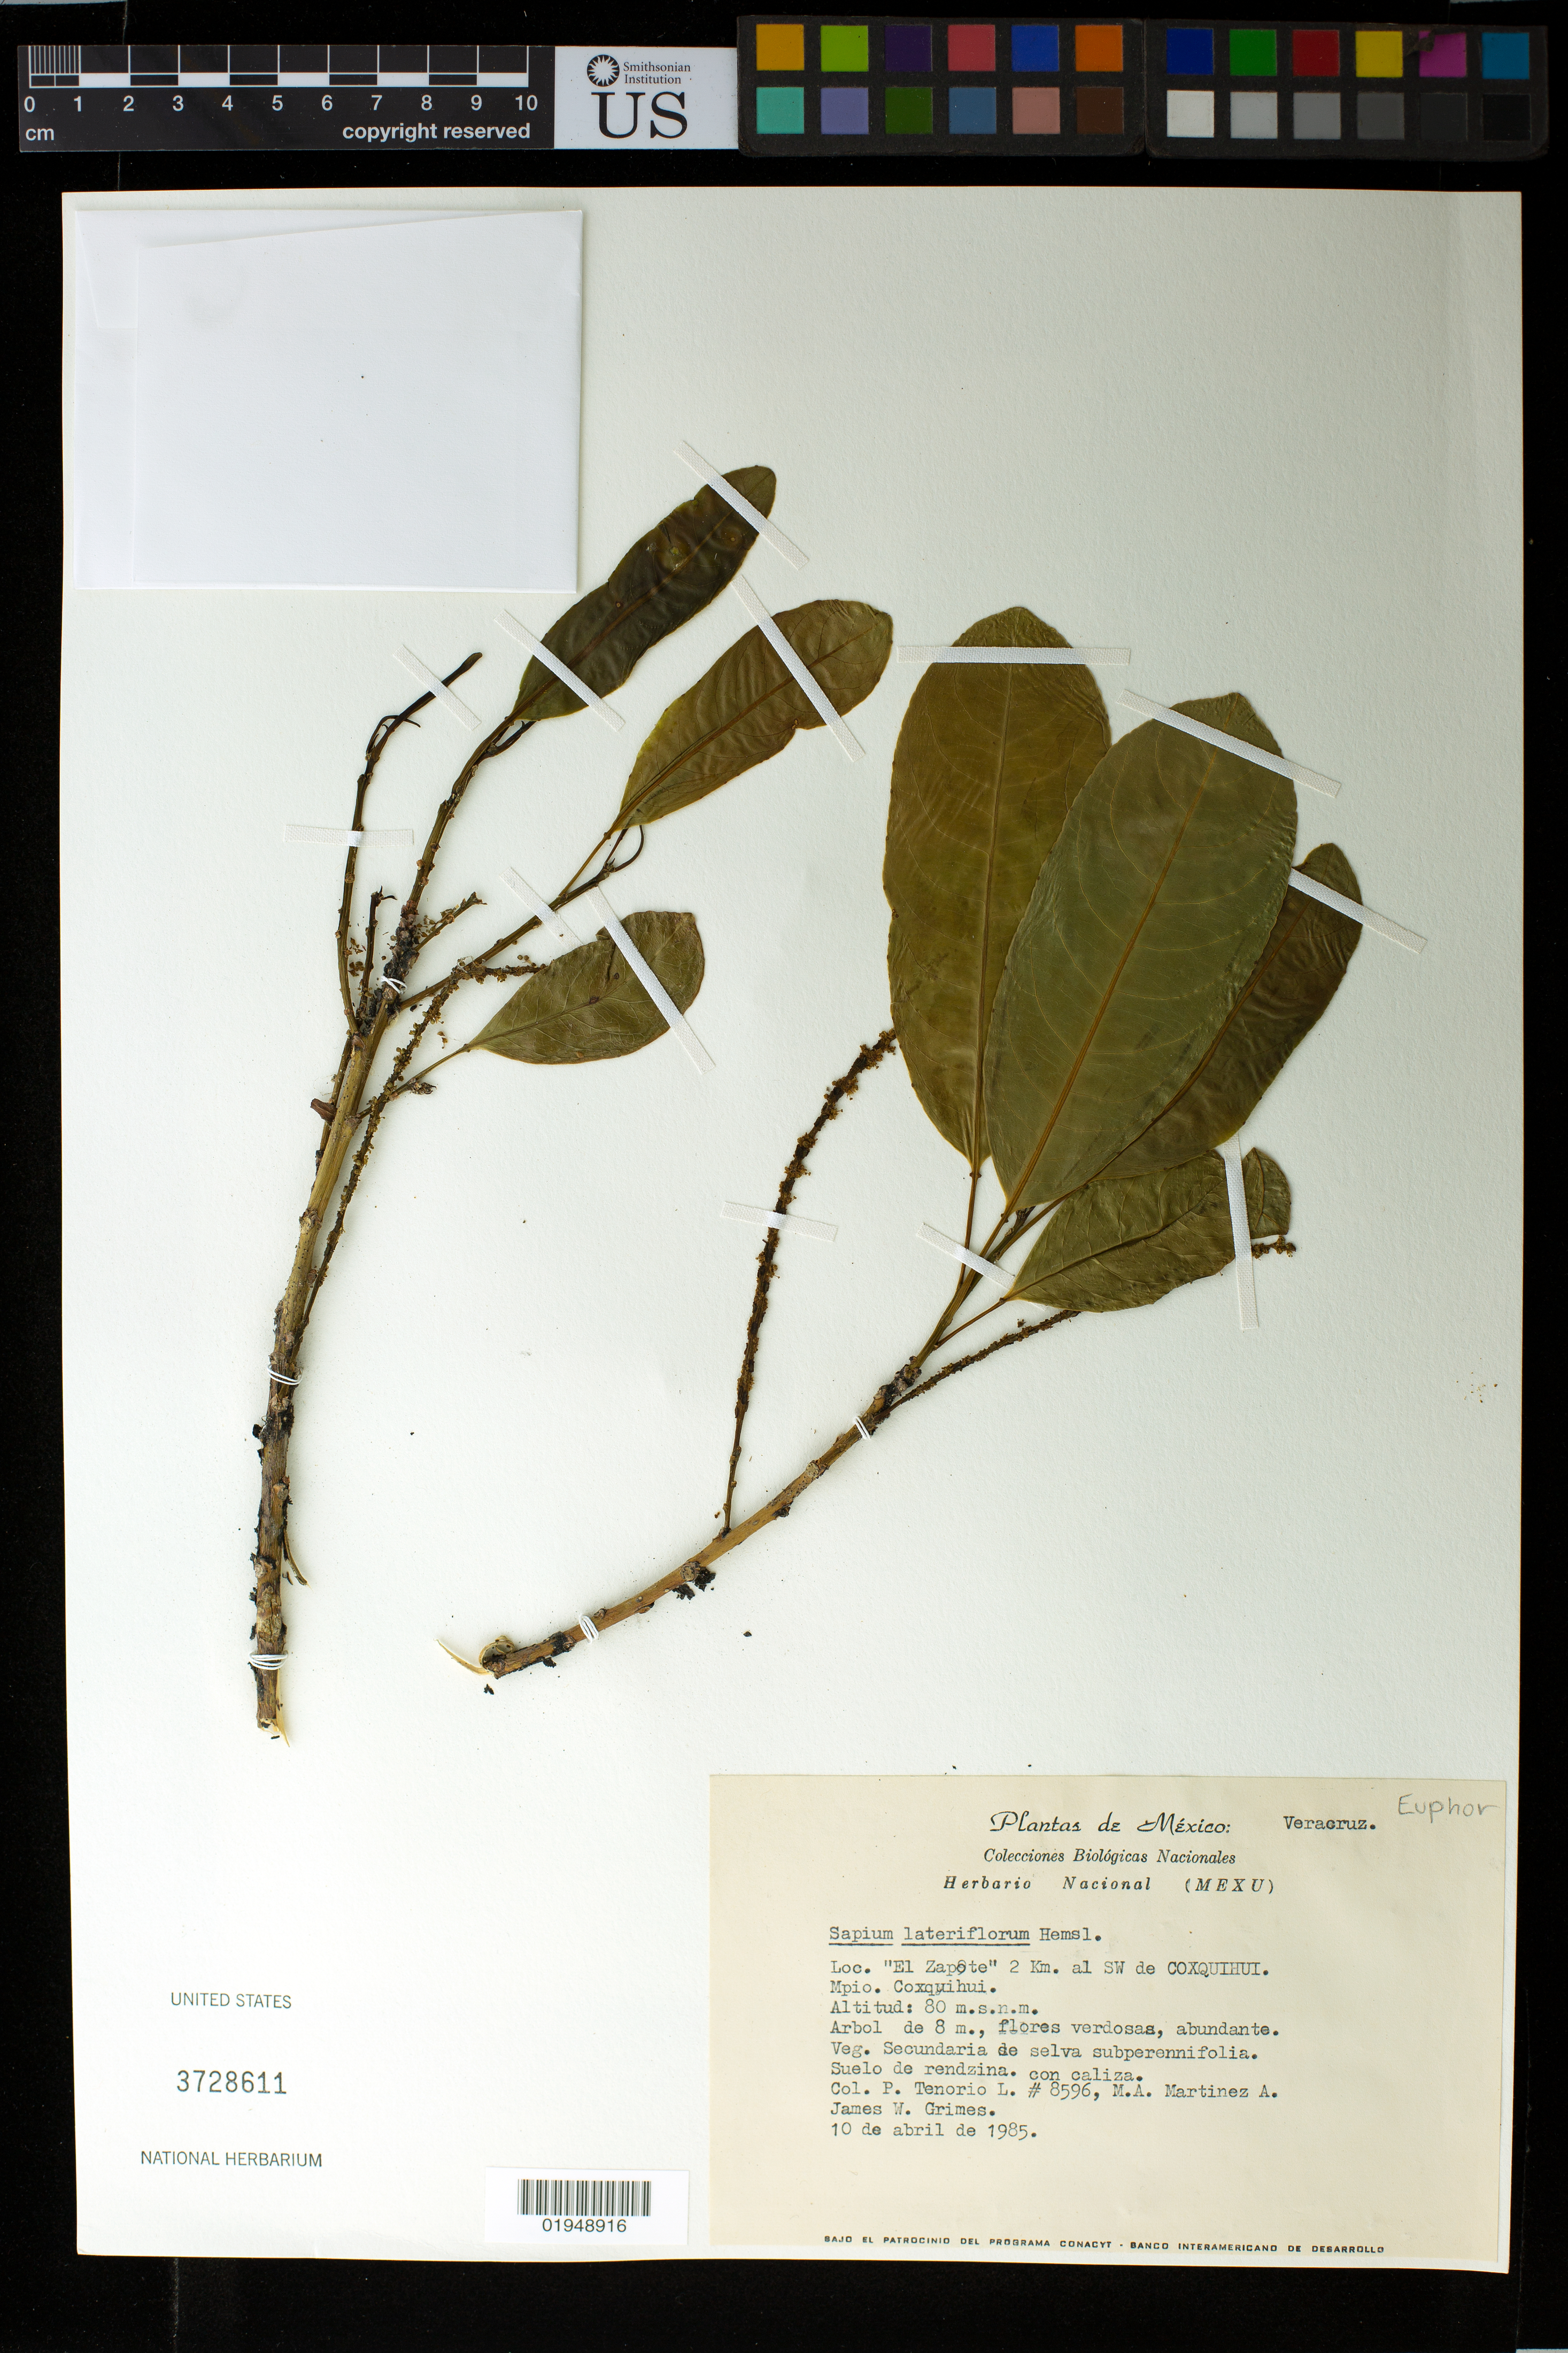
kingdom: Plantae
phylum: Tracheophyta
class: Magnoliopsida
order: Malpighiales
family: Euphorbiaceae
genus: Sapium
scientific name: Sapium lateriflorum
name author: Hemsl.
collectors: P. Tenorio L., M. Marinez A. & J. W. Grimes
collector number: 8596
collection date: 1985-04-10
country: Mexico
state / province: Veracruz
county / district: Coxquihui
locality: "El Zapote" 2 km. al SW de Coxquihui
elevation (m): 80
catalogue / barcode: US 3728611